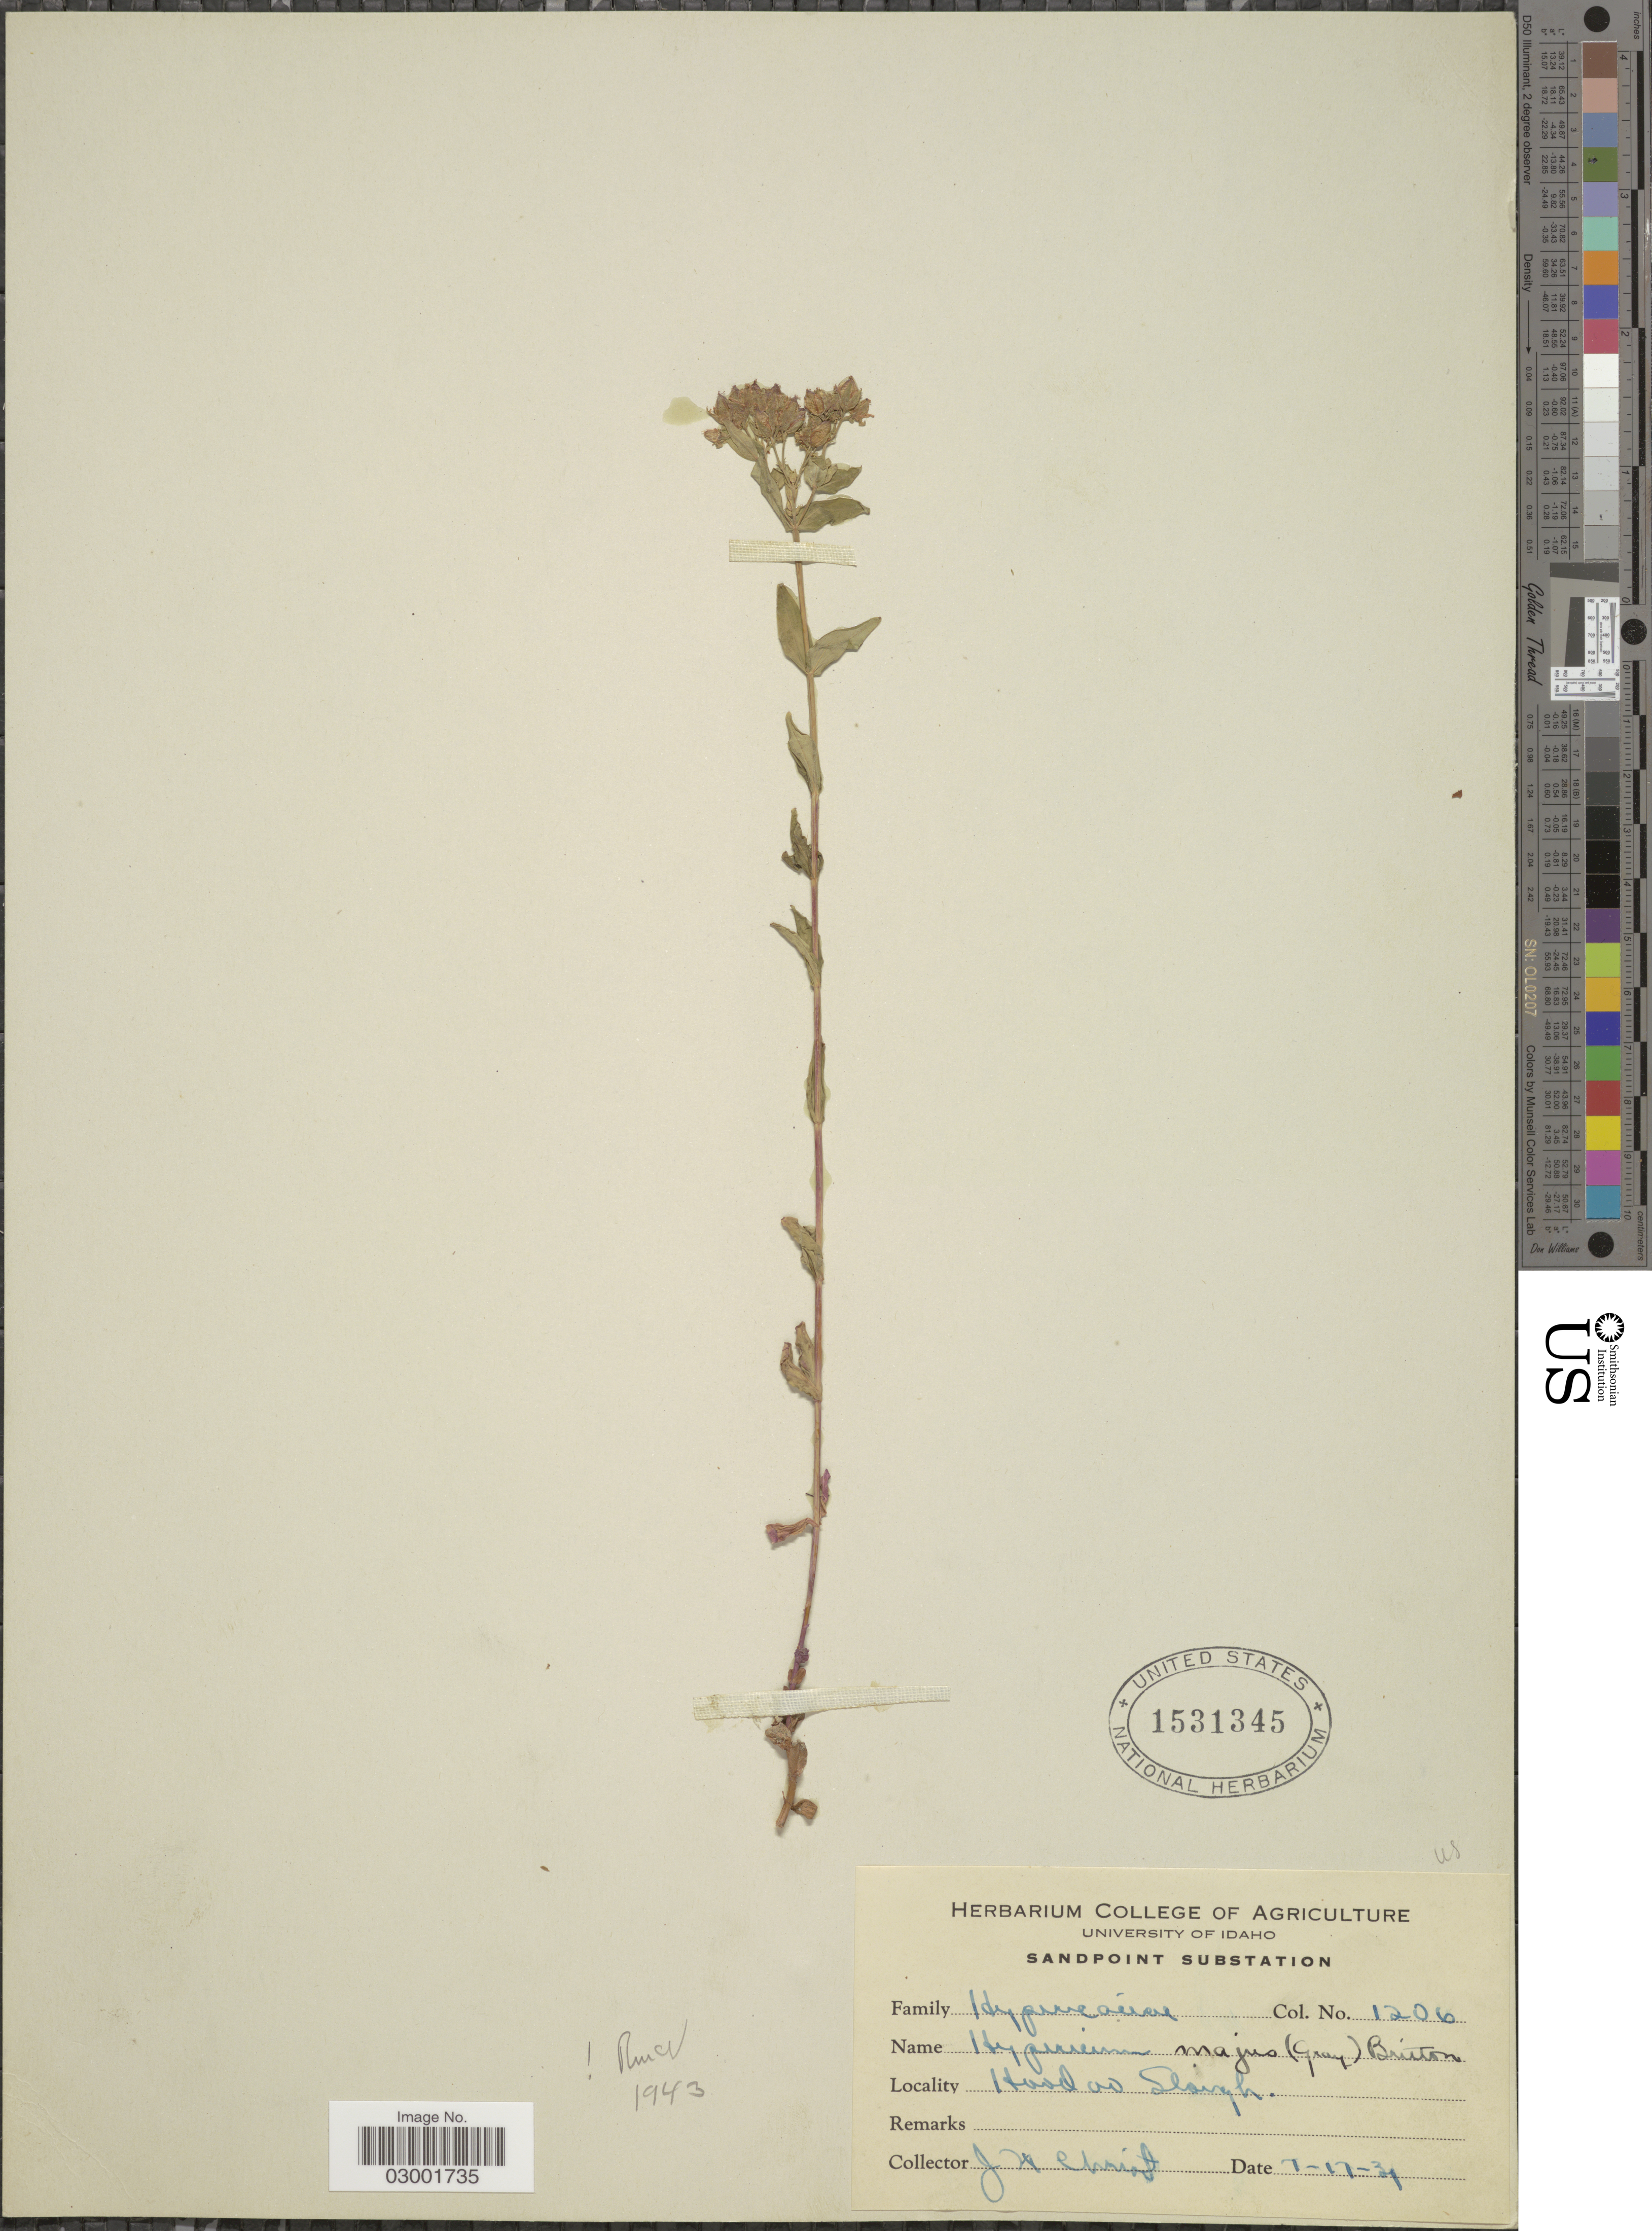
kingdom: Plantae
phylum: Tracheophyta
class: Magnoliopsida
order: Malpighiales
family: Hypericaceae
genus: Hypericum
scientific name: Hypericum majus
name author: (A. Gray) Britton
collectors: J. H. Christ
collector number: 1206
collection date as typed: Transcribed d/m/y: 17/7/31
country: United States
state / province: Idaho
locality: Sandpoint Substation. Hoodoo Slough.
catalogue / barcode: US 1531345